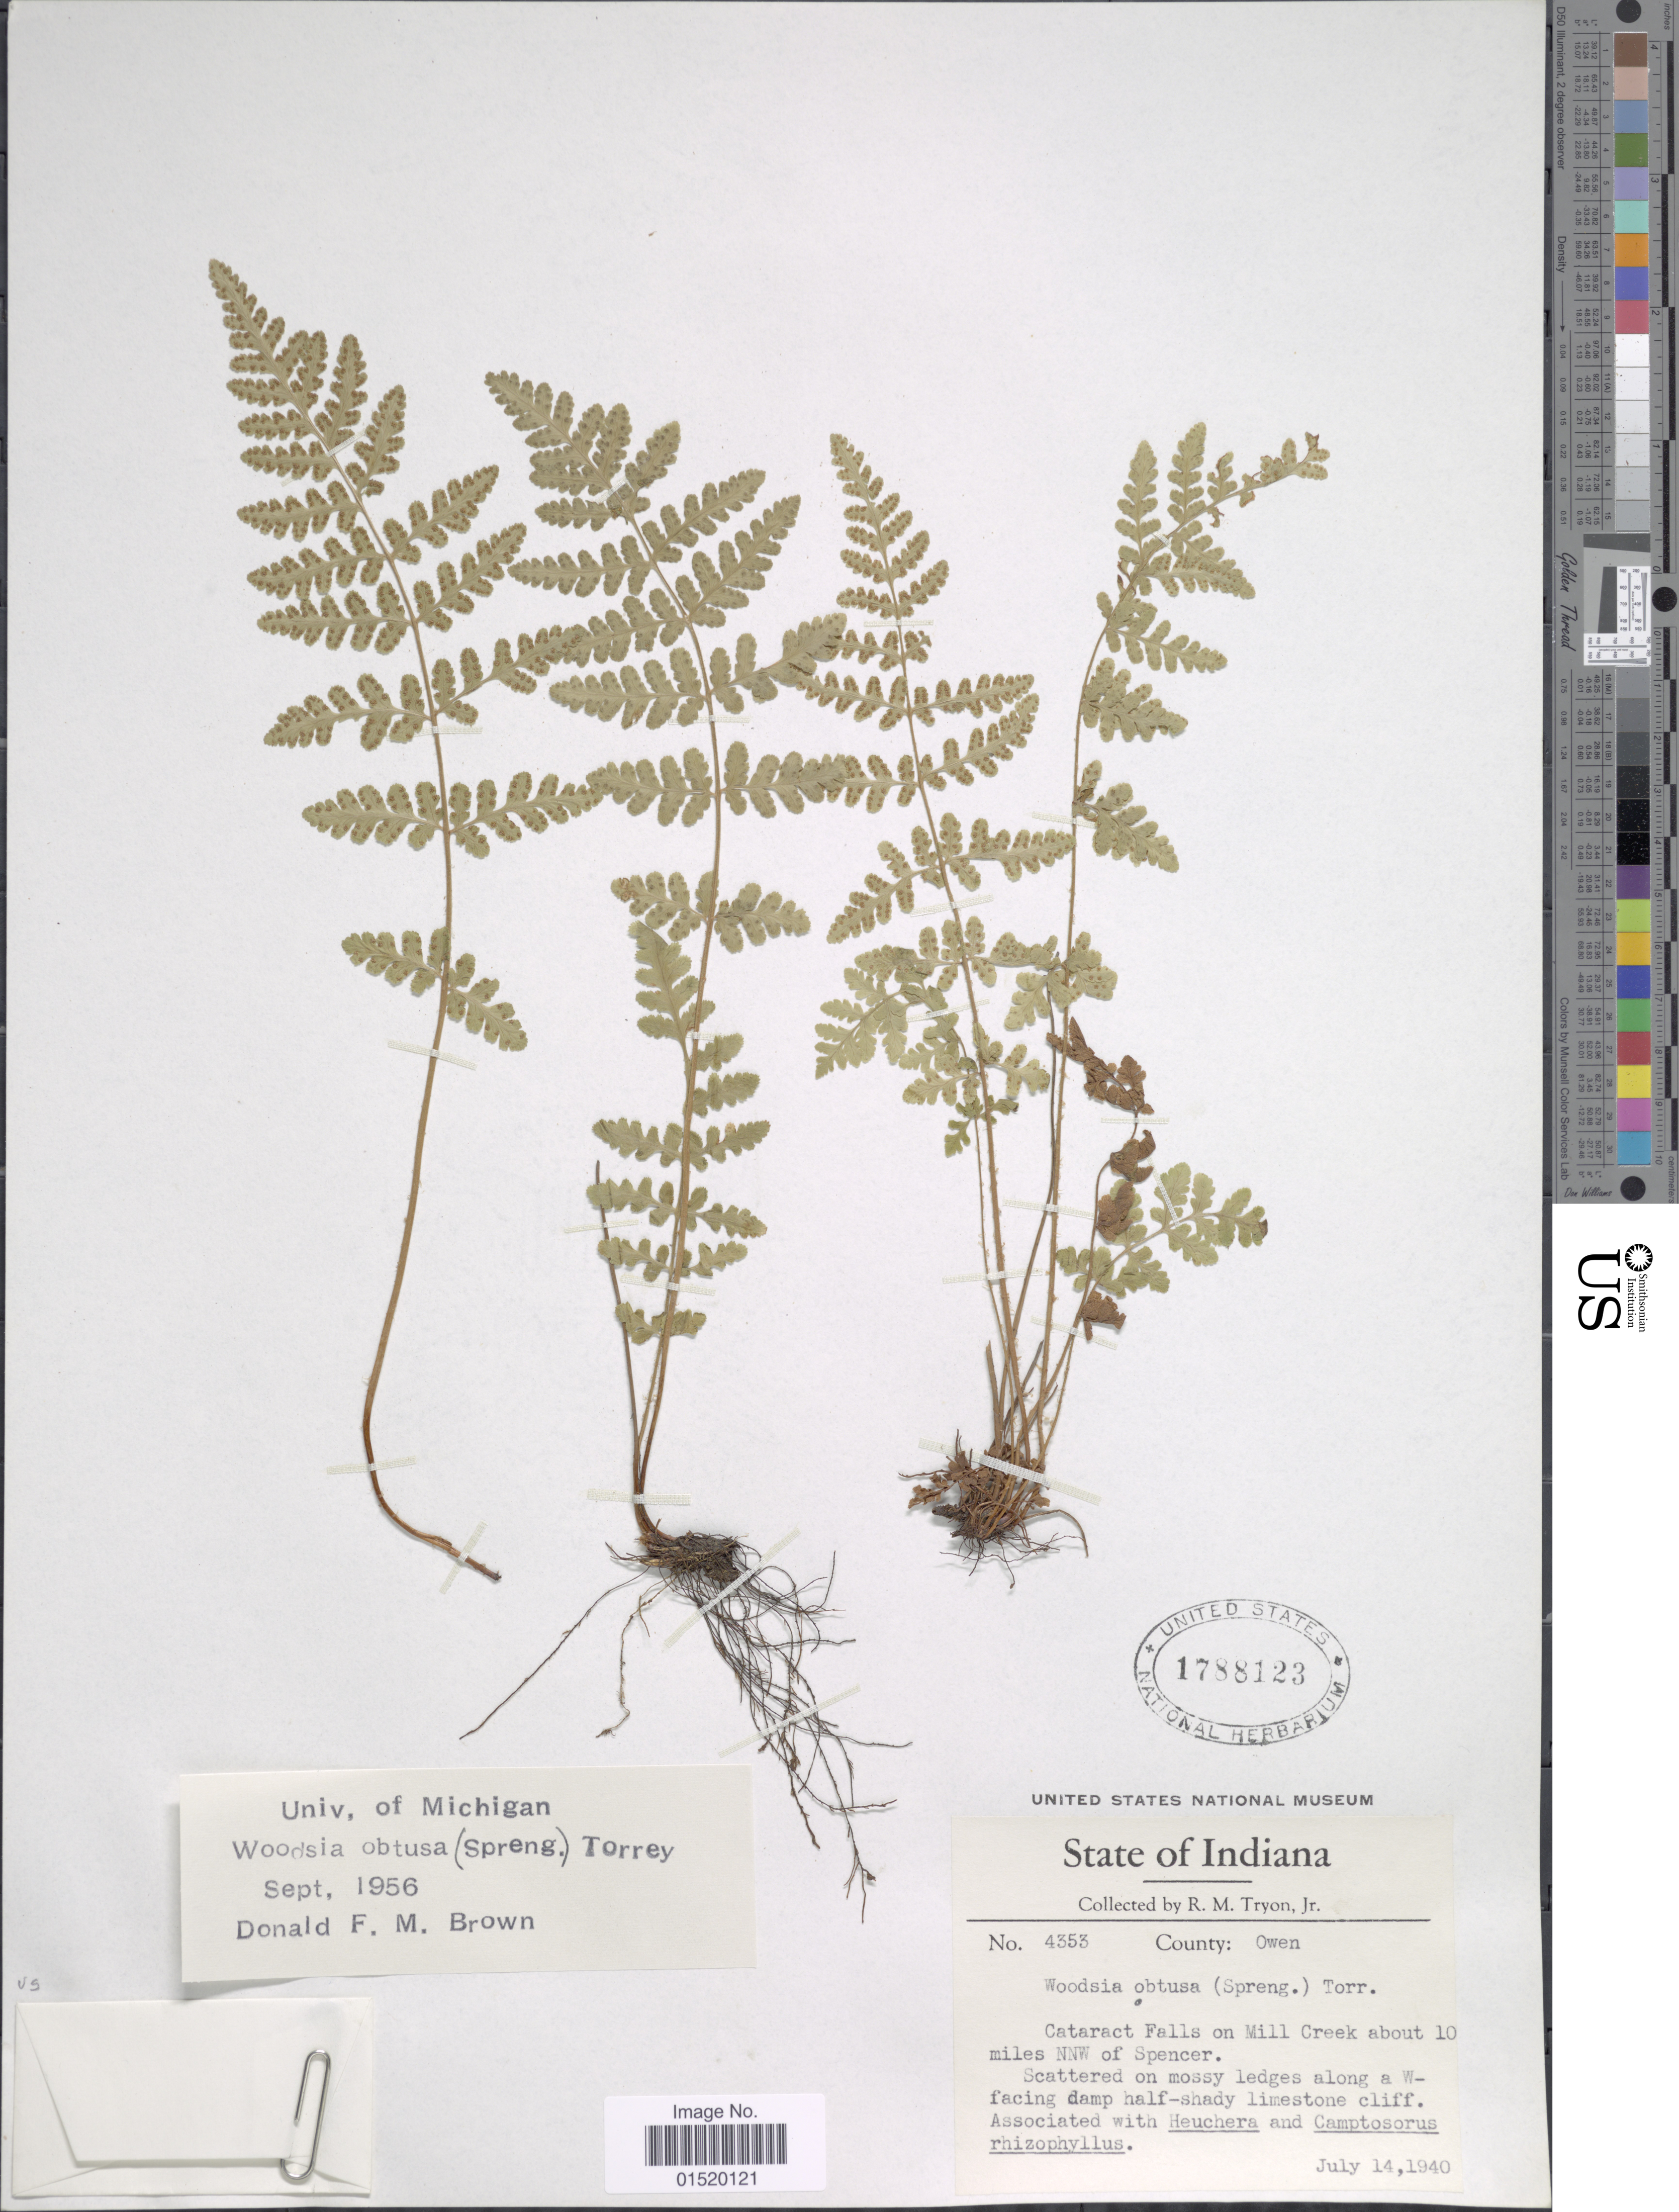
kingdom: Plantae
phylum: Tracheophyta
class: Polypodiopsida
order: Polypodiales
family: Woodsiaceae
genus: Woodsia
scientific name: Woodsia obtusa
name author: (Spreng.) Torr.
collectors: R. M. Tryon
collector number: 4353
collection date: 1940-07-14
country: United States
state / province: Indiana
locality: County: Owen, Cataract Falls on Mill Creek about 10 miles NNW of Spencer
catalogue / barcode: US 1788123